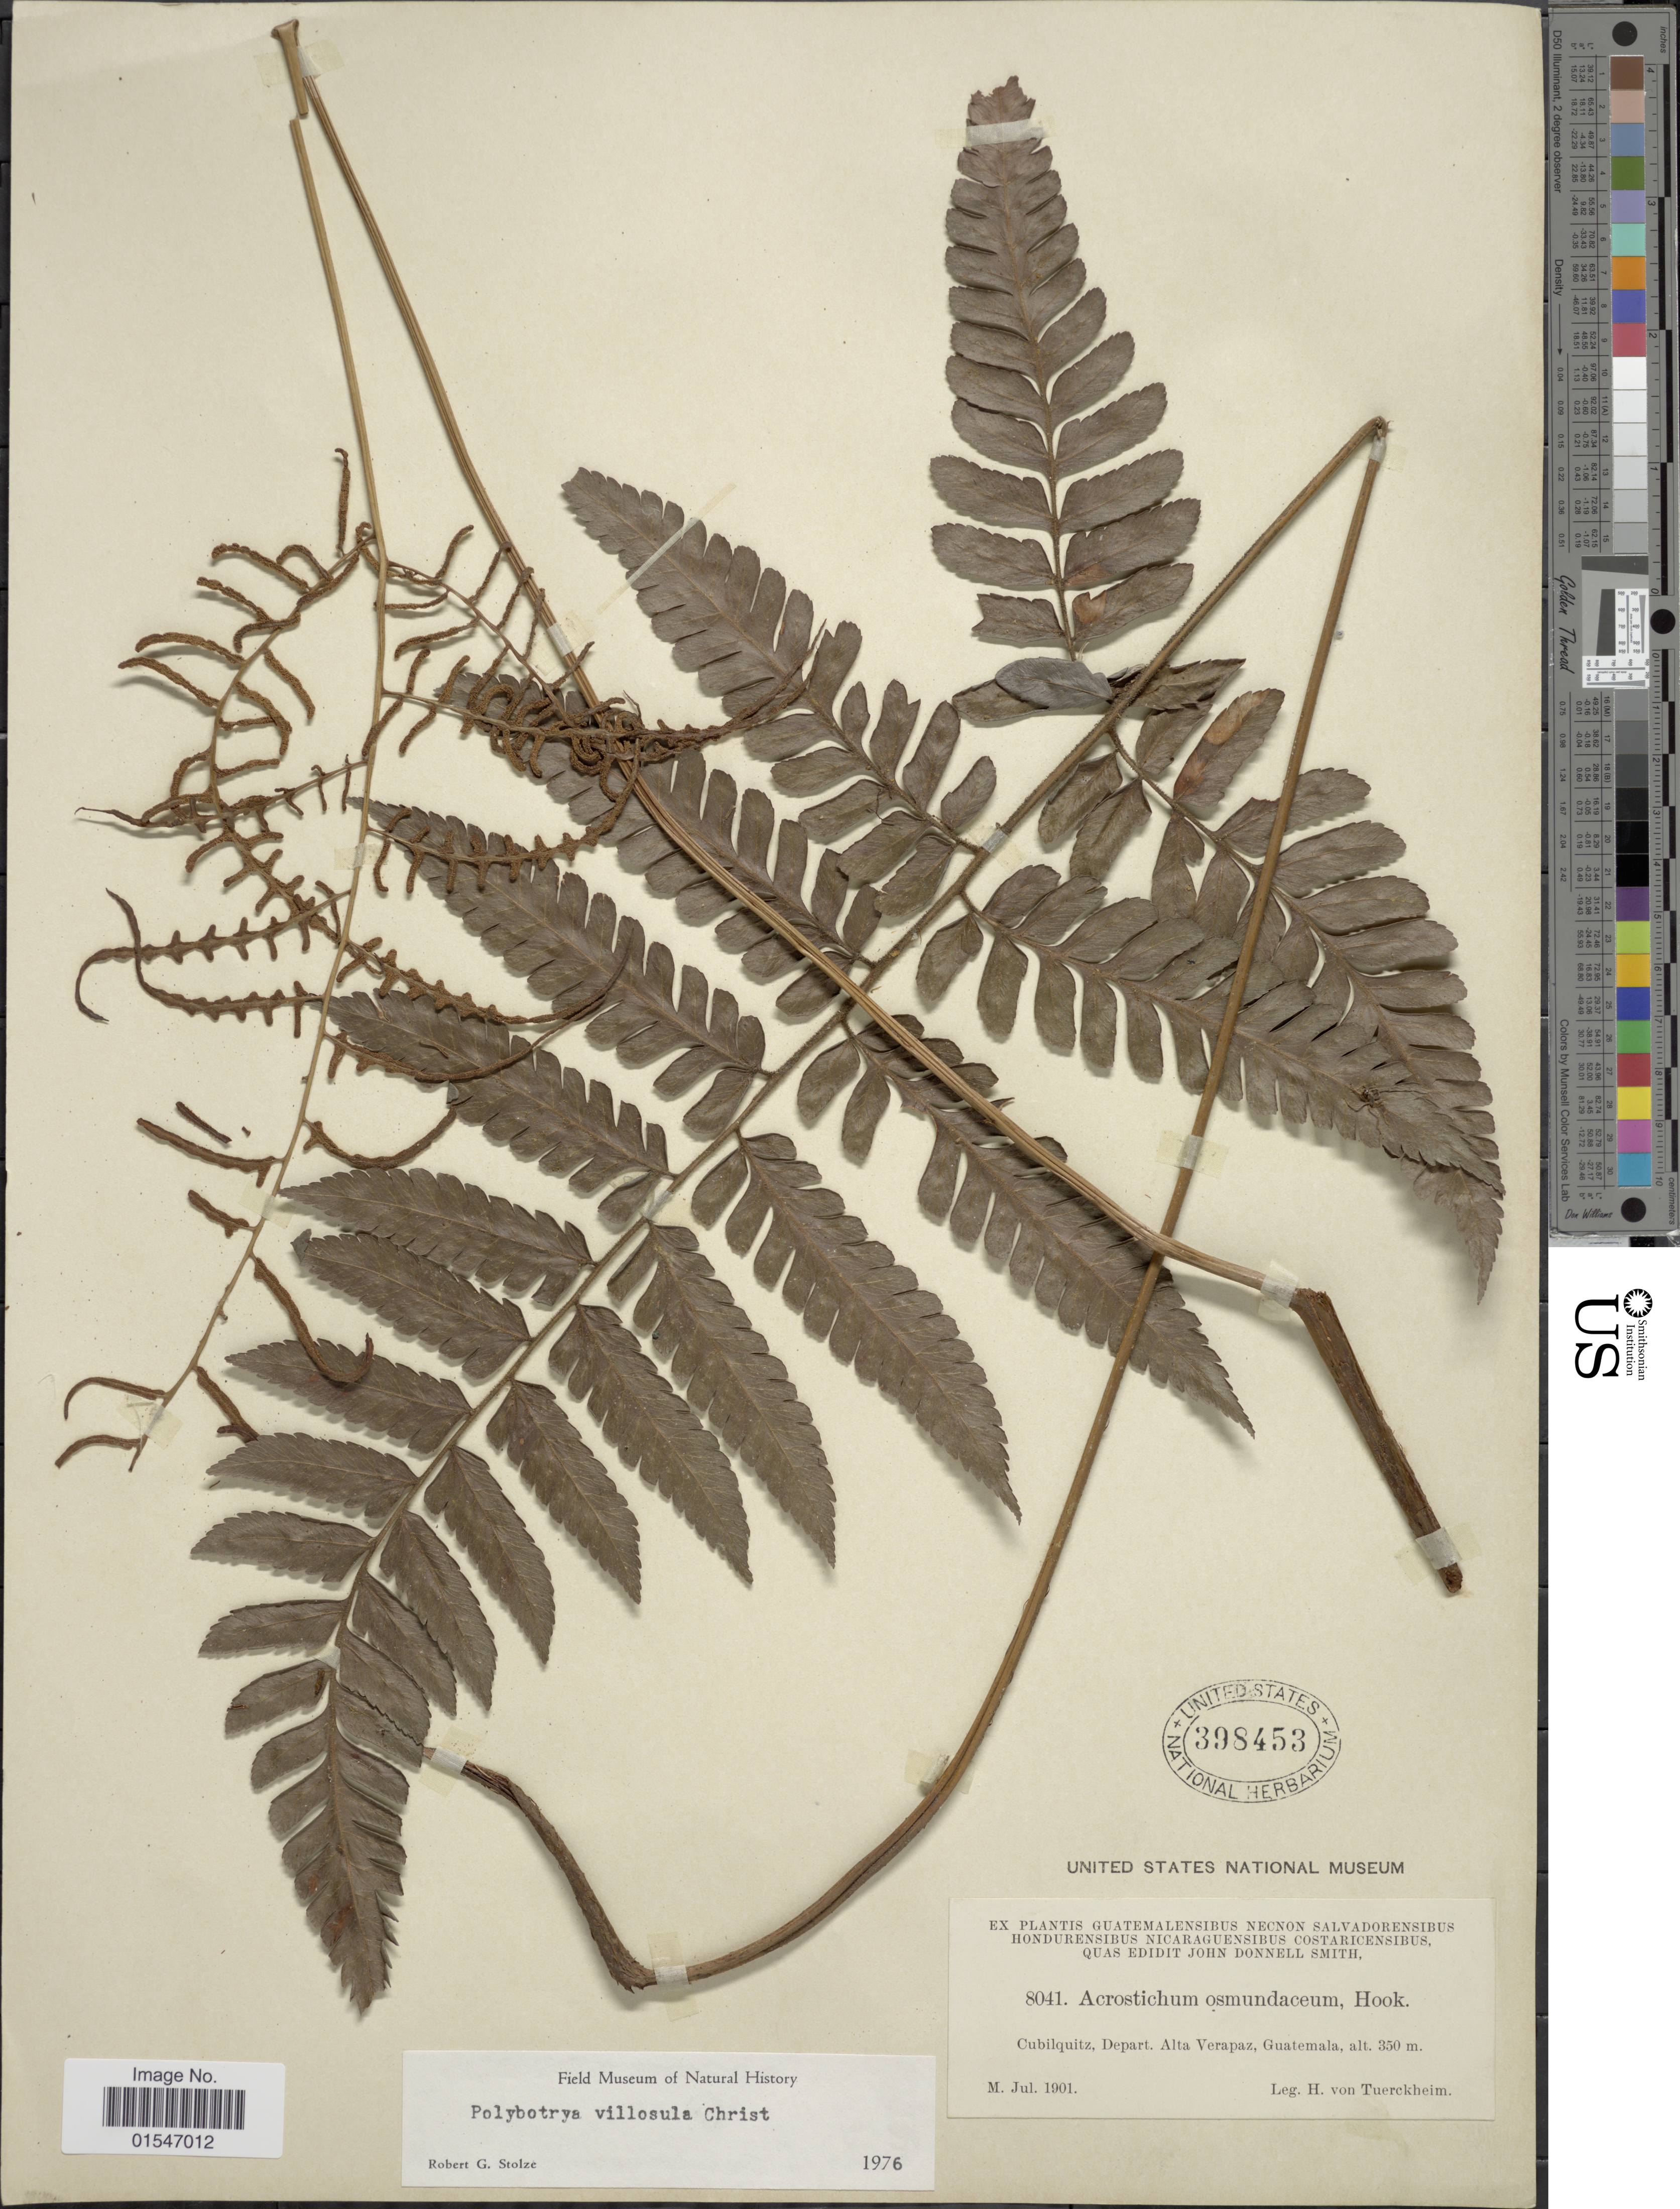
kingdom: Plantae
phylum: Tracheophyta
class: Polypodiopsida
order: Polypodiales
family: Dryopteridaceae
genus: Polybotrya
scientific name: Polybotrya caudata f. villosa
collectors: H. von Türckheim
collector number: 8041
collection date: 1901-07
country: Guatemala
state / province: Alta Verapaz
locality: Cubilquitz, Depart. Alta Vera Paz, Guatemala.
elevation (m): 350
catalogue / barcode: US 398453